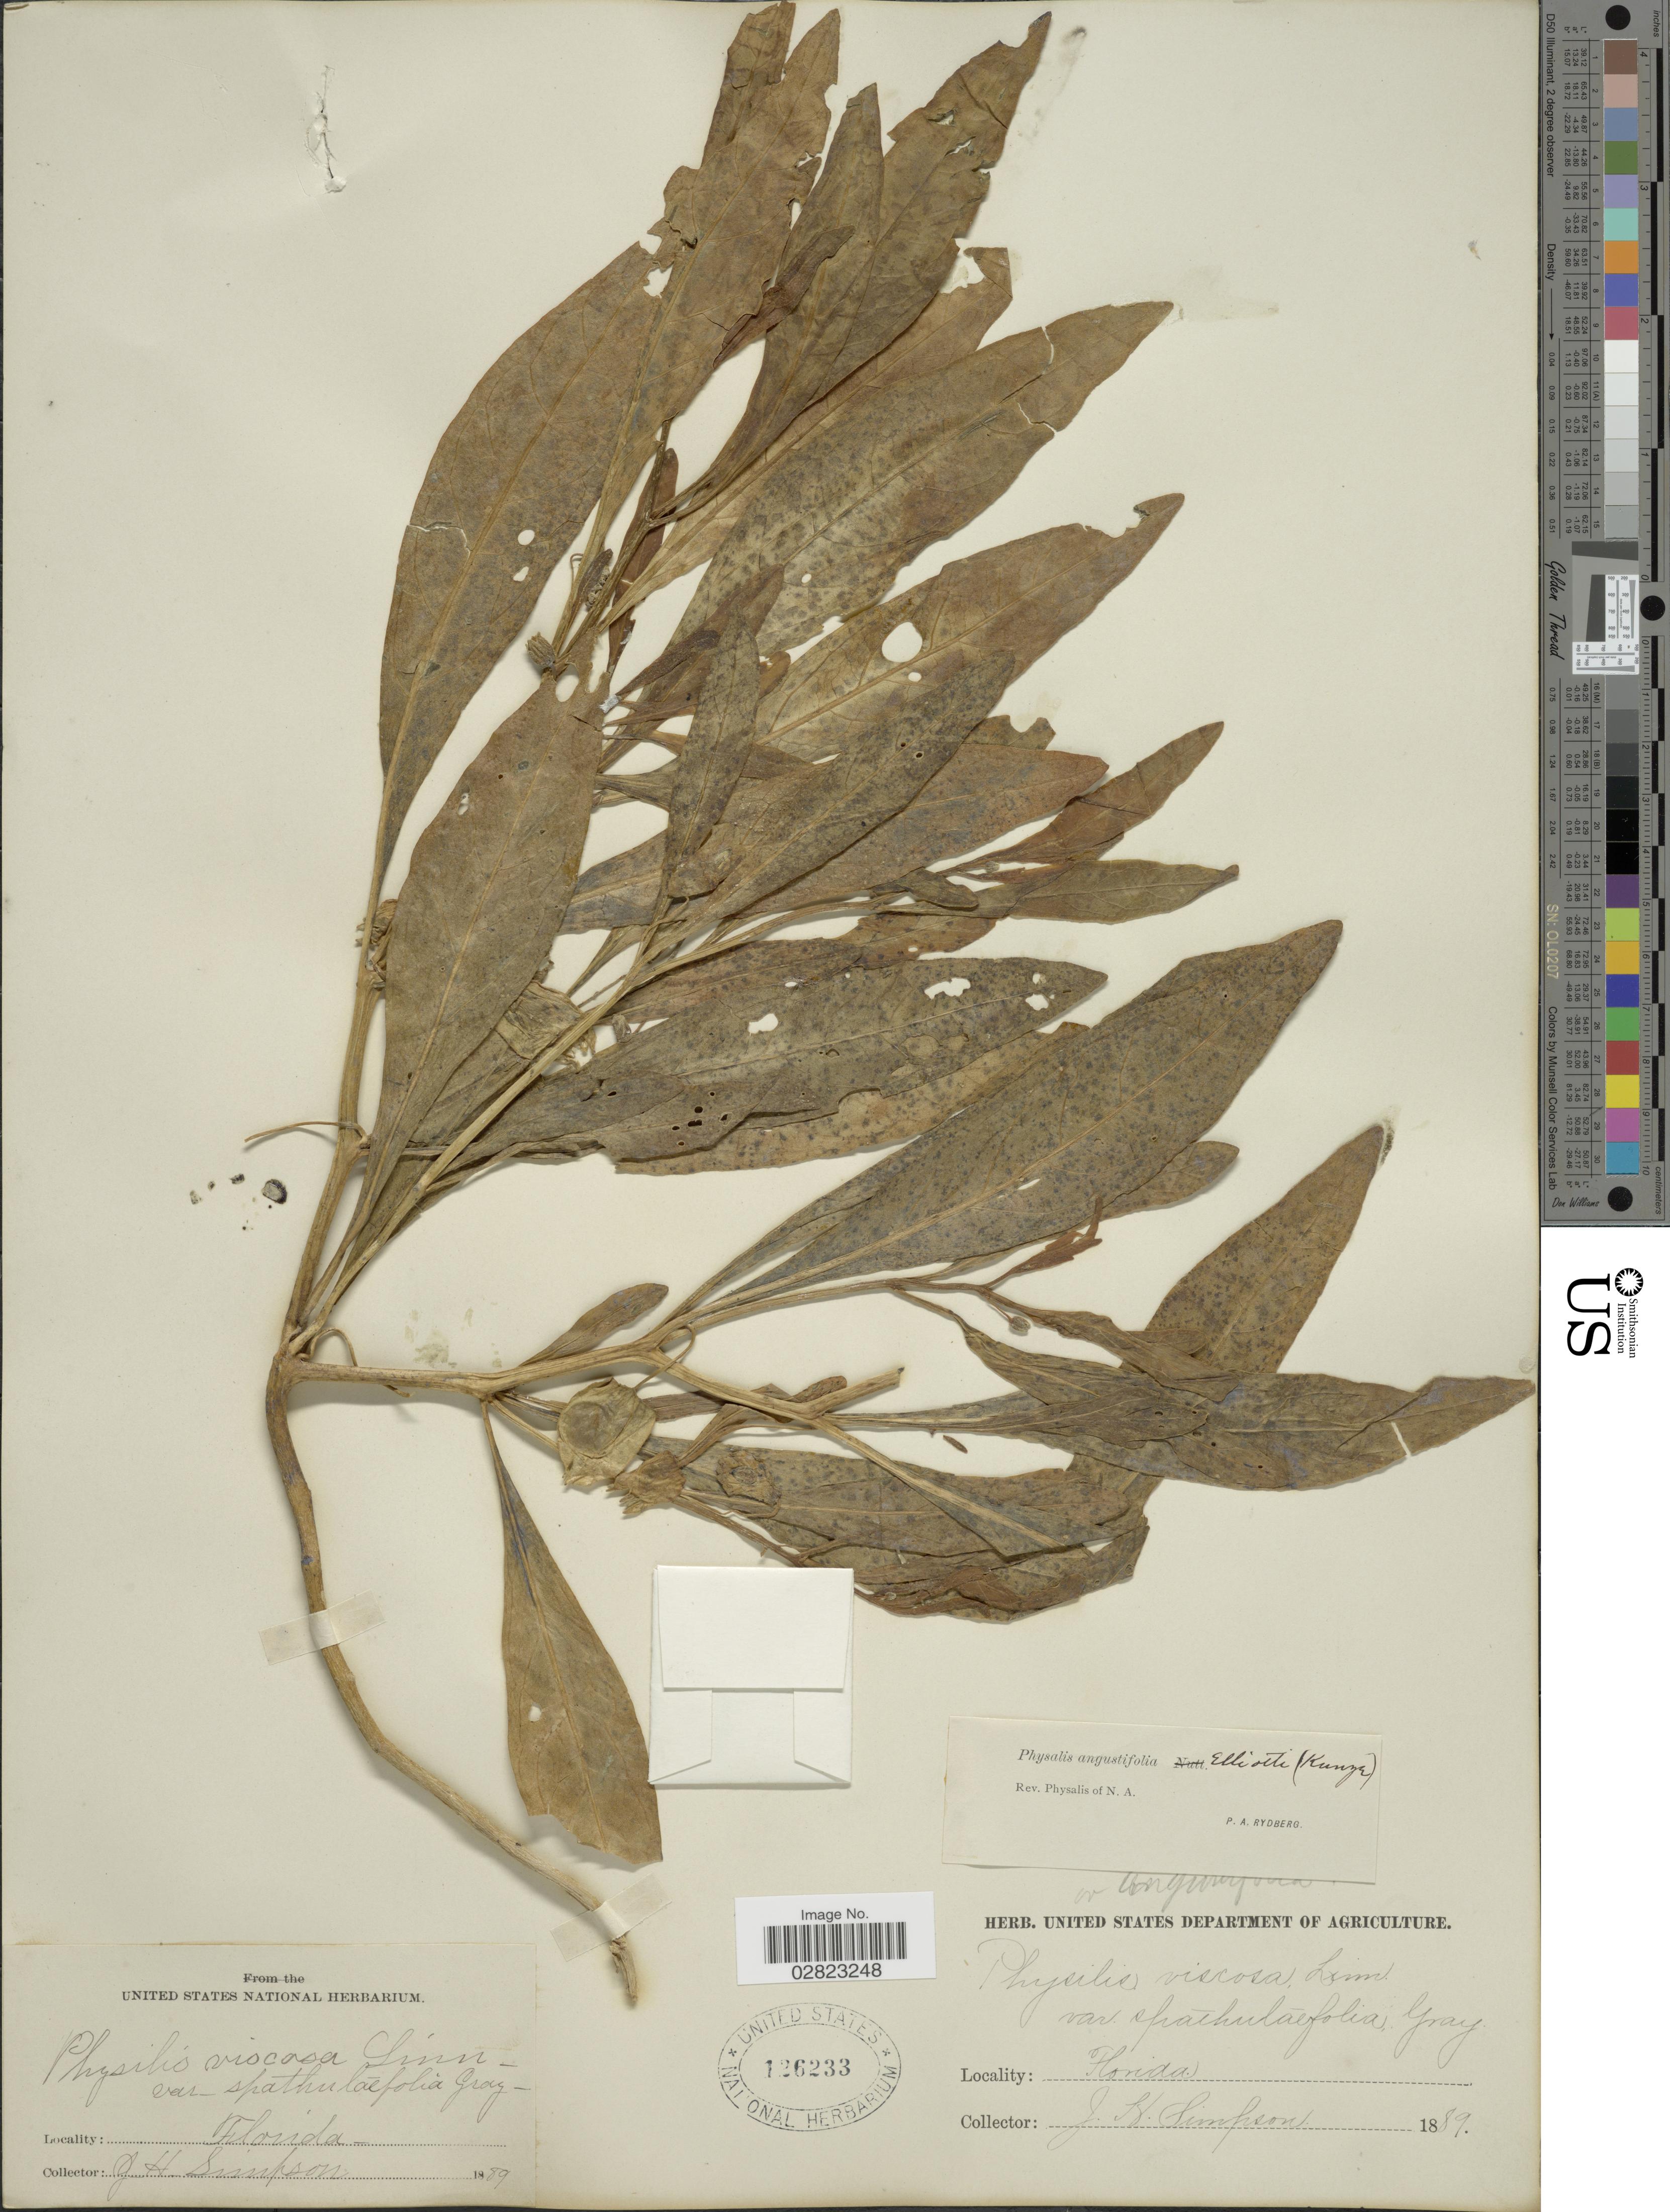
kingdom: Plantae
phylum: Tracheophyta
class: Magnoliopsida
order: Solanales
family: Solanaceae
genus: Physalis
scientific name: Physalis elliottii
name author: Kunze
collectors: J. H. Simpson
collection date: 1889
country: United States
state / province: Florida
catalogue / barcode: US 126233